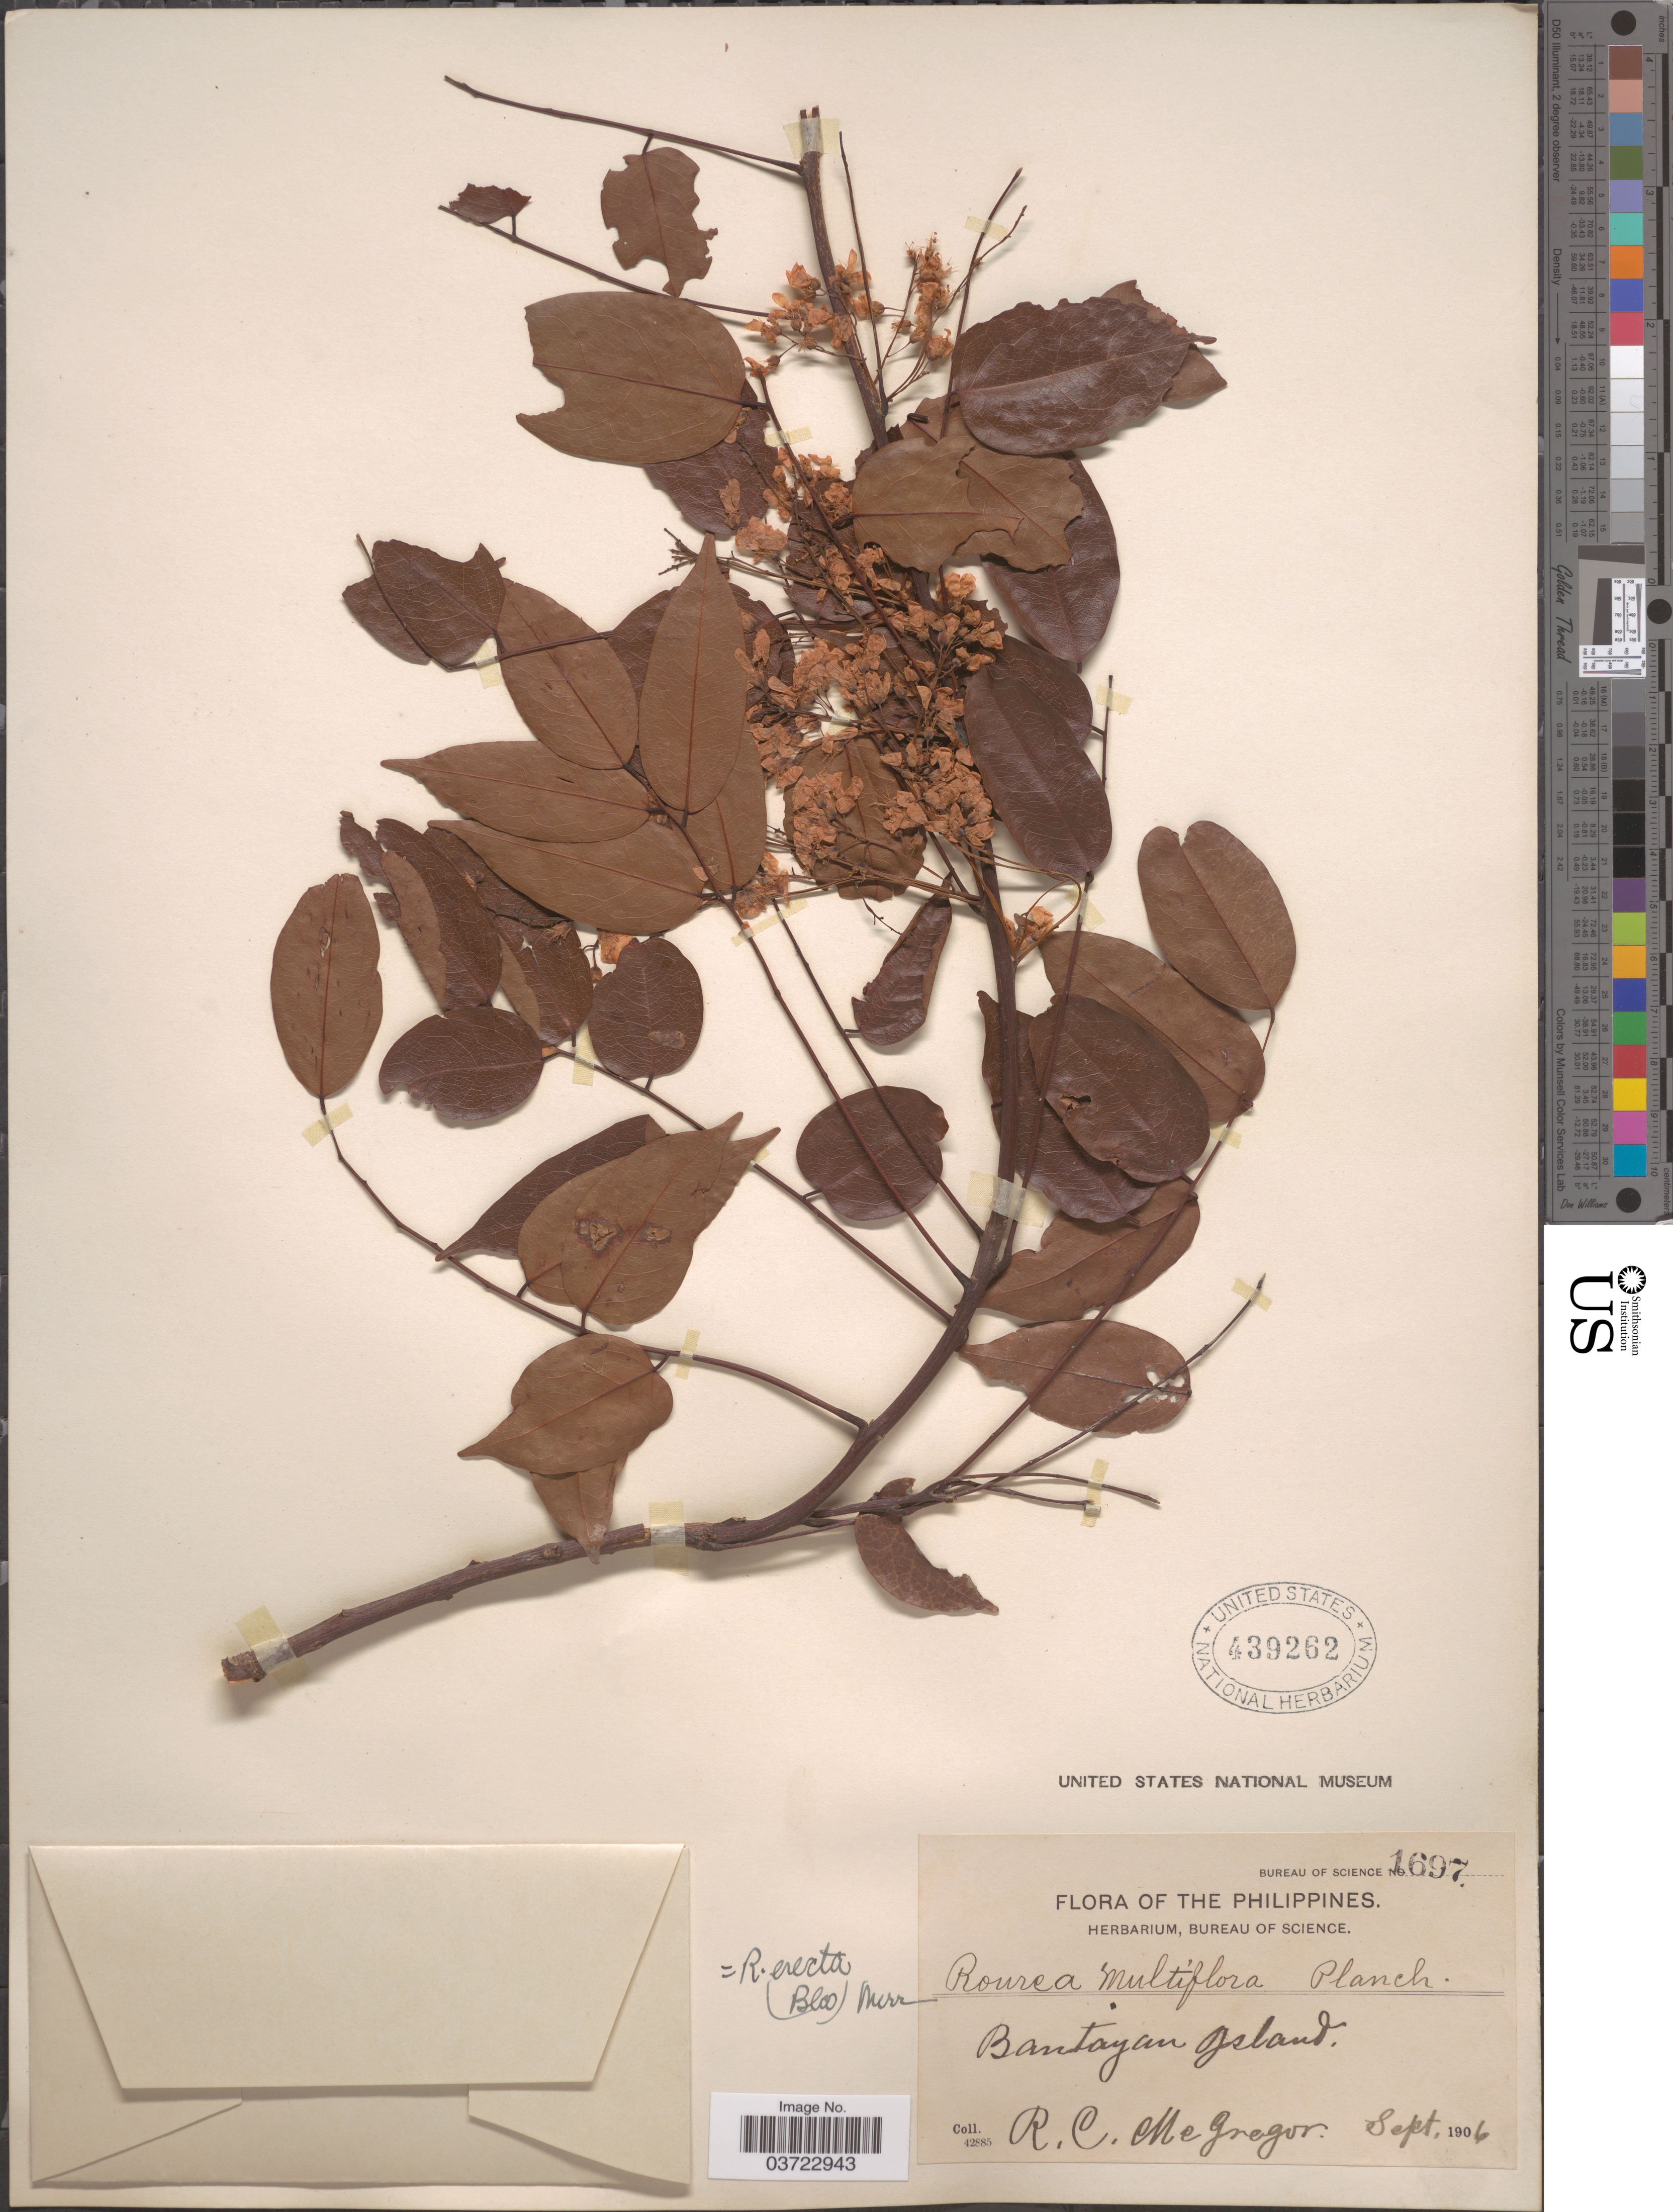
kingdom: Plantae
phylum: Tracheophyta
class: Magnoliopsida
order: Oxalidales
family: Connaraceae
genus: Rourea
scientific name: Rourea erecta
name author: (Blanco) Merr.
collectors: R. C. McGregor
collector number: Bureau of Science 1697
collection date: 1906-09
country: Philippines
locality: Bantayan Island.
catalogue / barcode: US 439262